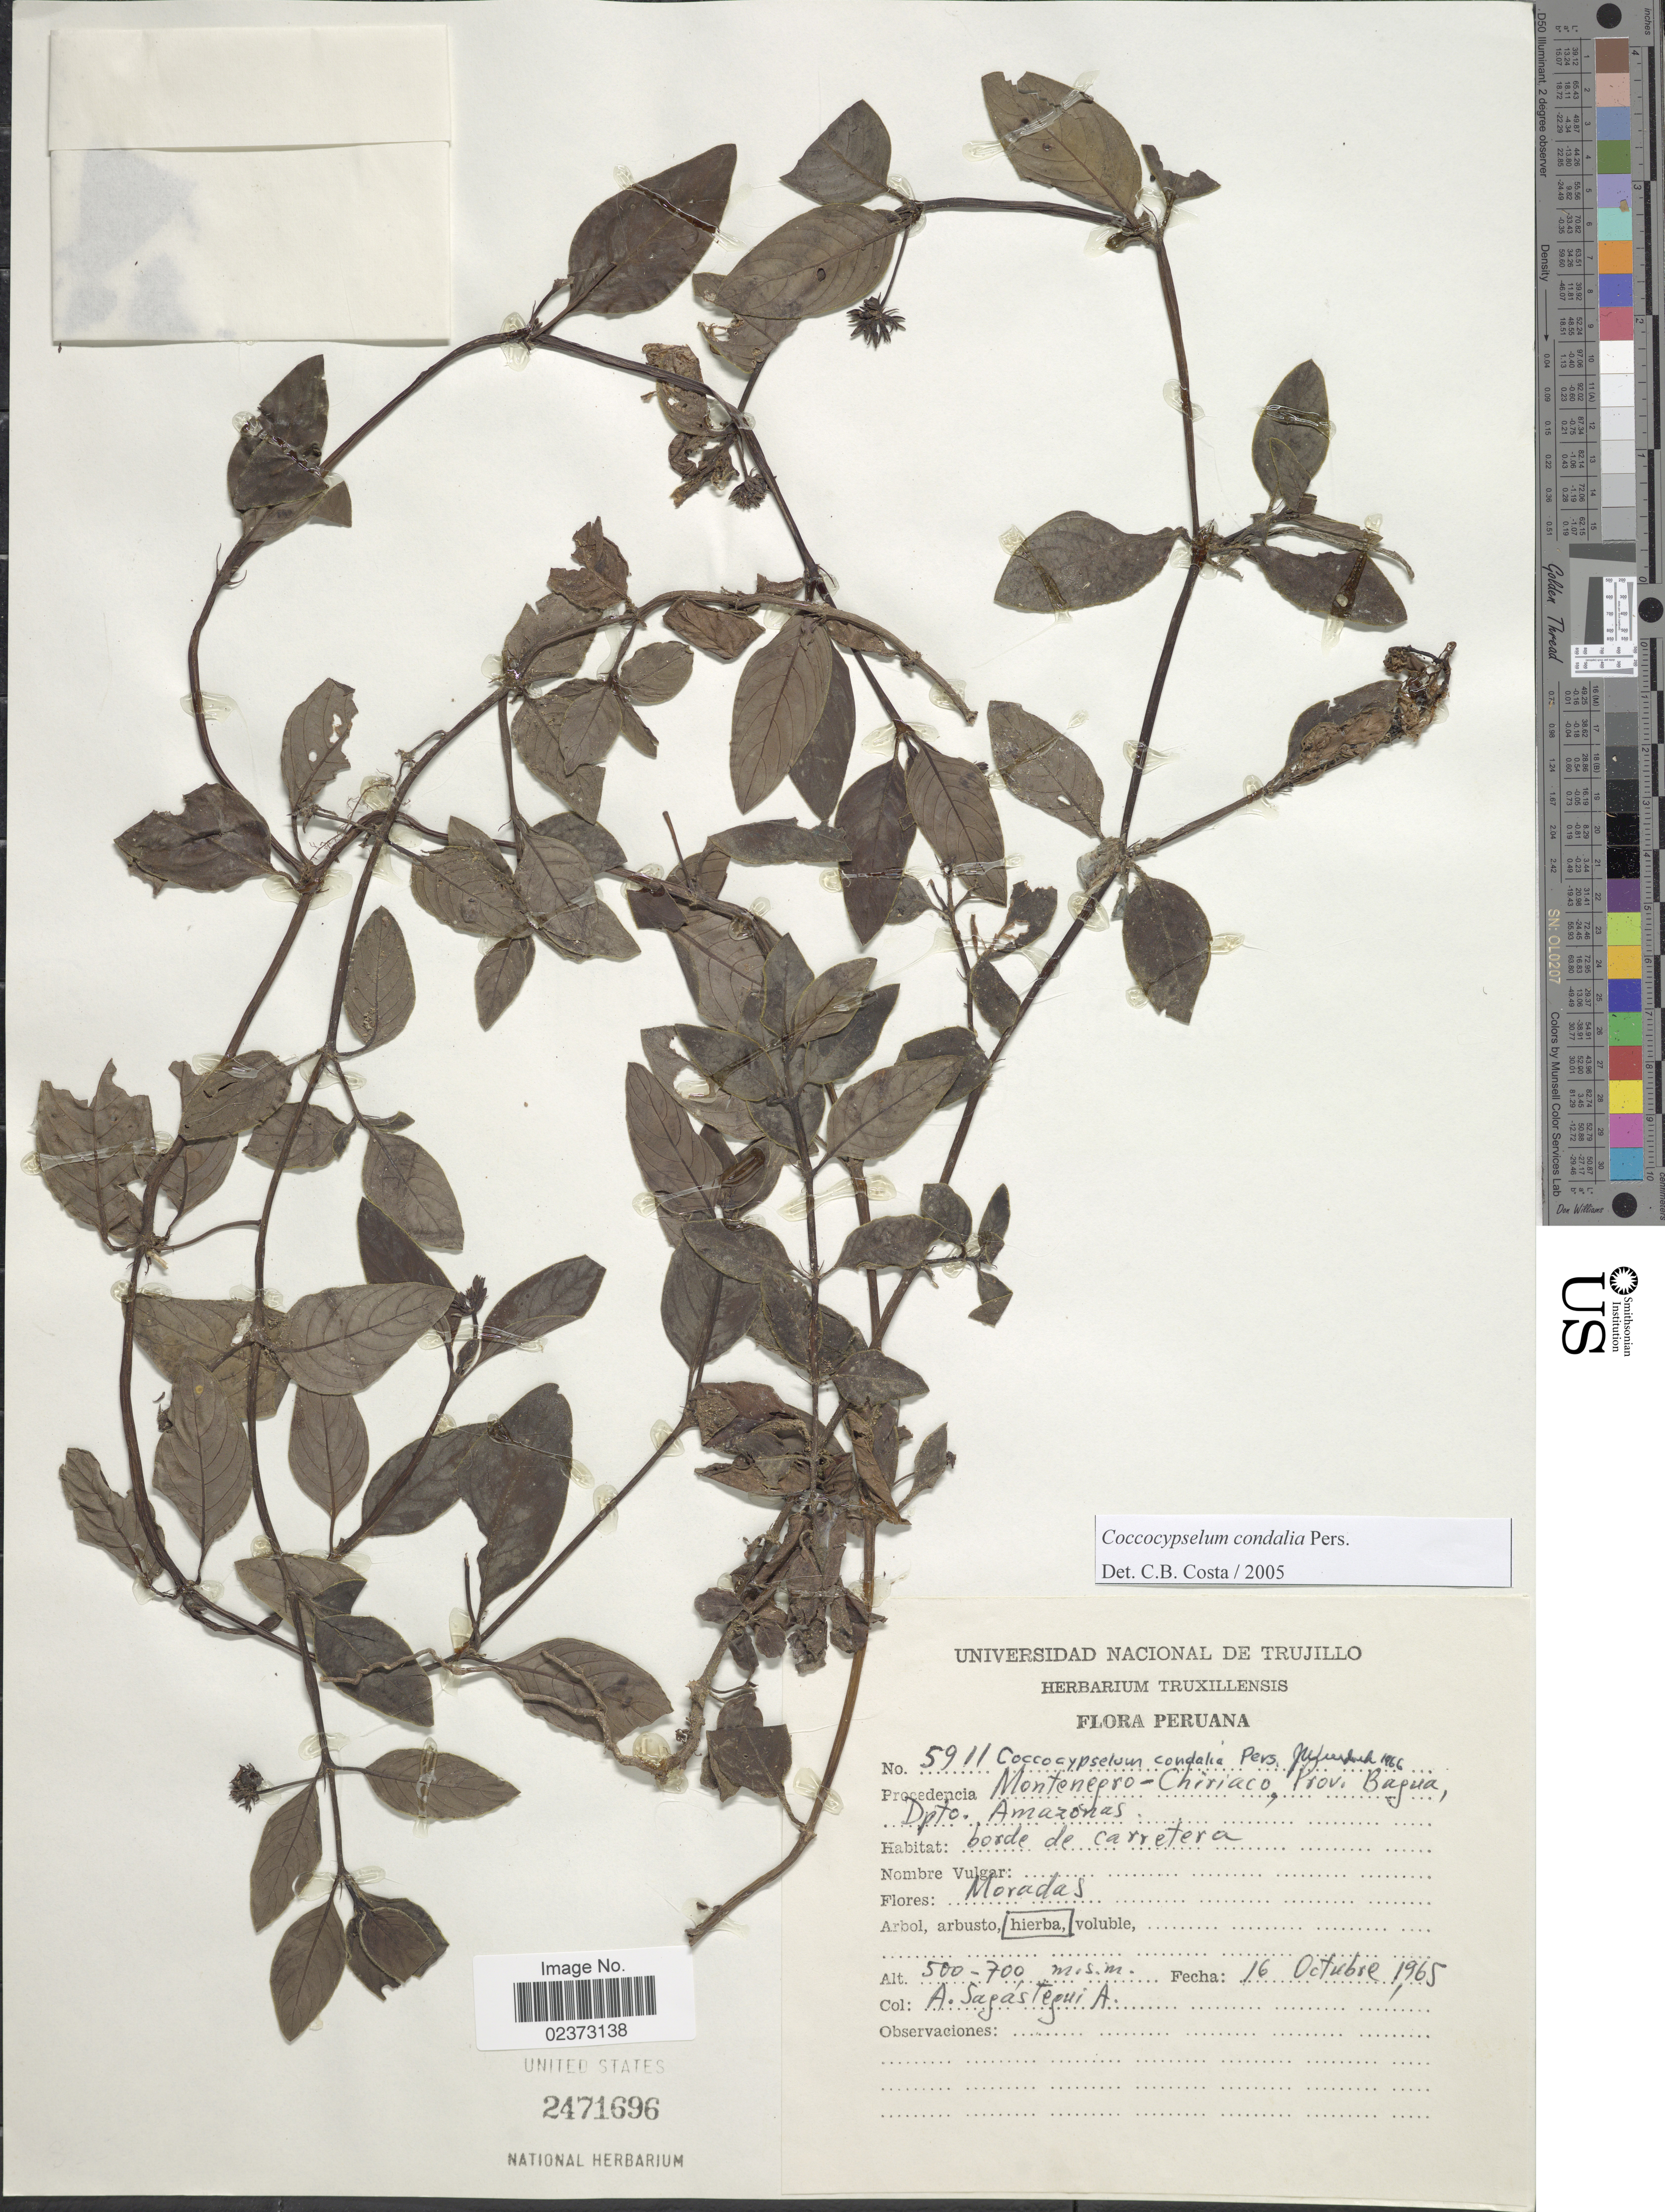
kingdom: Plantae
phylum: Tracheophyta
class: Magnoliopsida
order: Gentianales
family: Rubiaceae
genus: Coccocypselum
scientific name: Coccocypselum condalia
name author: Pers.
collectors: A. Sagástegui A.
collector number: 5911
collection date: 1965-10-16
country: Peru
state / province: Amazonas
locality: Montenegro, Chiriaco, Prov. Bagua, Dpto. Amazonas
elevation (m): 500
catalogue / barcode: US 2471696